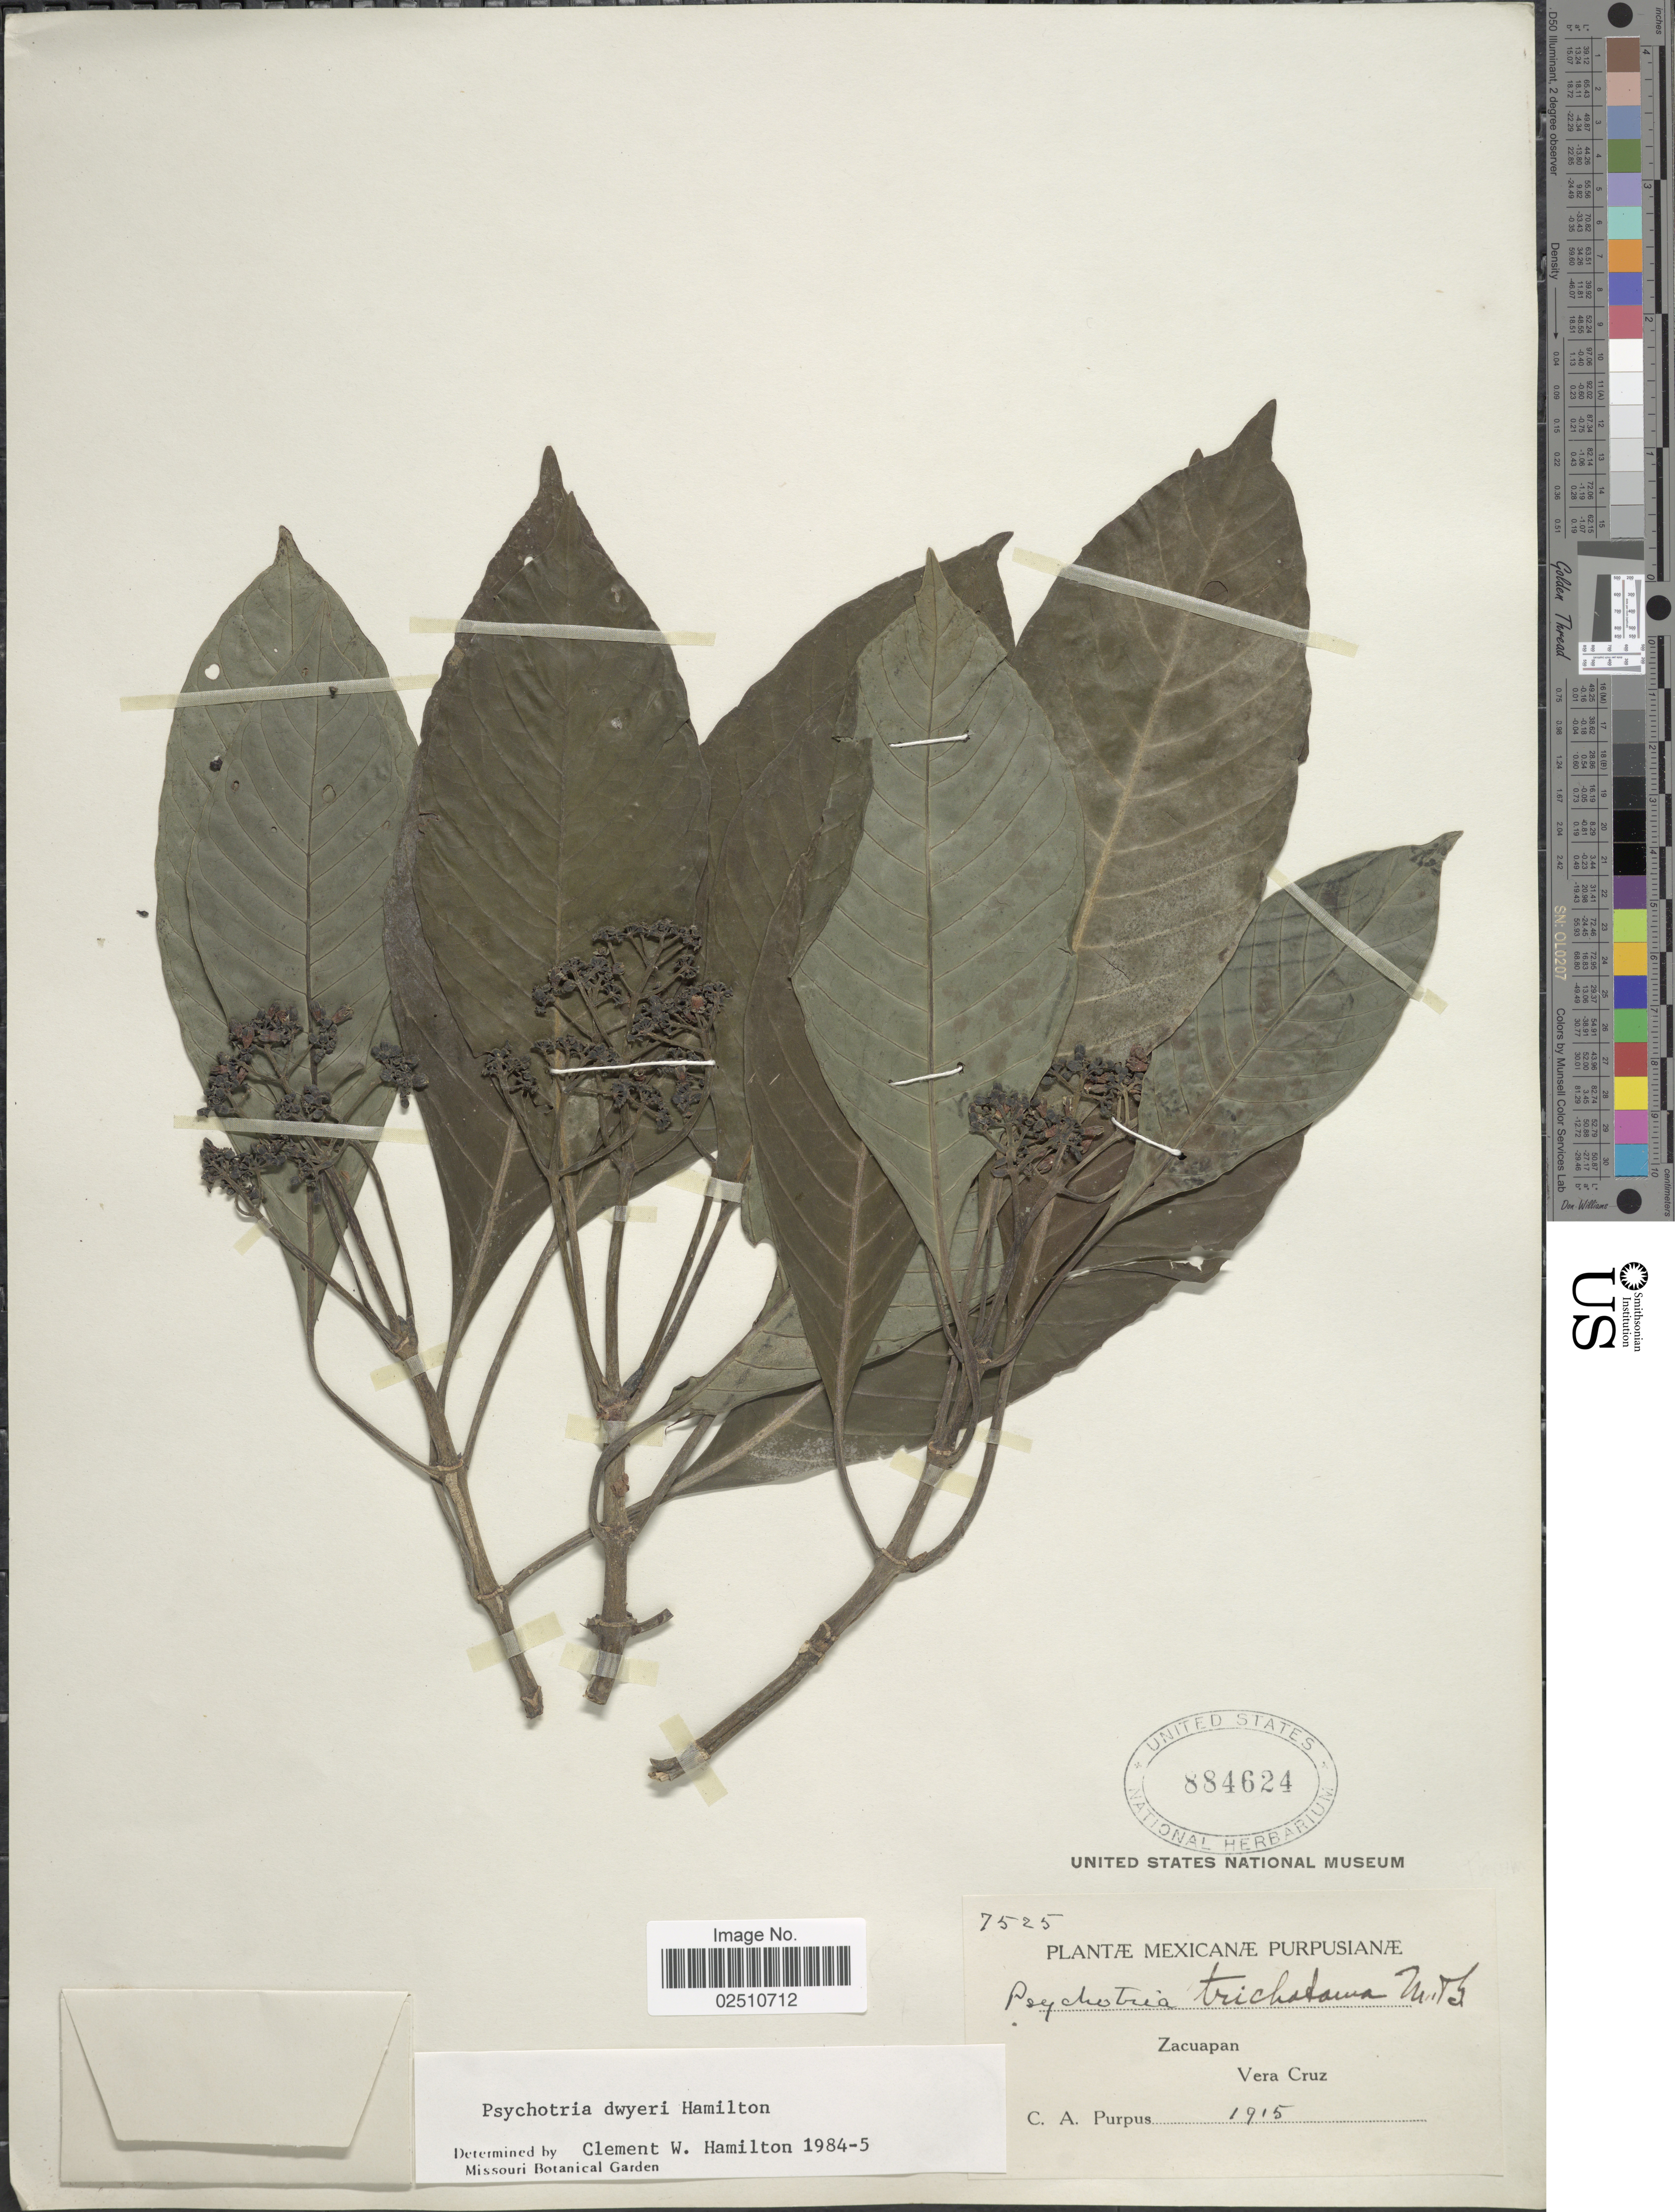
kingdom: Plantae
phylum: Tracheophyta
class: Magnoliopsida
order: Gentianales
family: Rubiaceae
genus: Psychotria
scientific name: Psychotria dwyeri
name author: C.W. Ham.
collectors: C. A. Purpus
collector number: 7525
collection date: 1915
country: Mexico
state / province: Veracruz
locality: Zacuapan, Vera Cruz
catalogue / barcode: US 884624